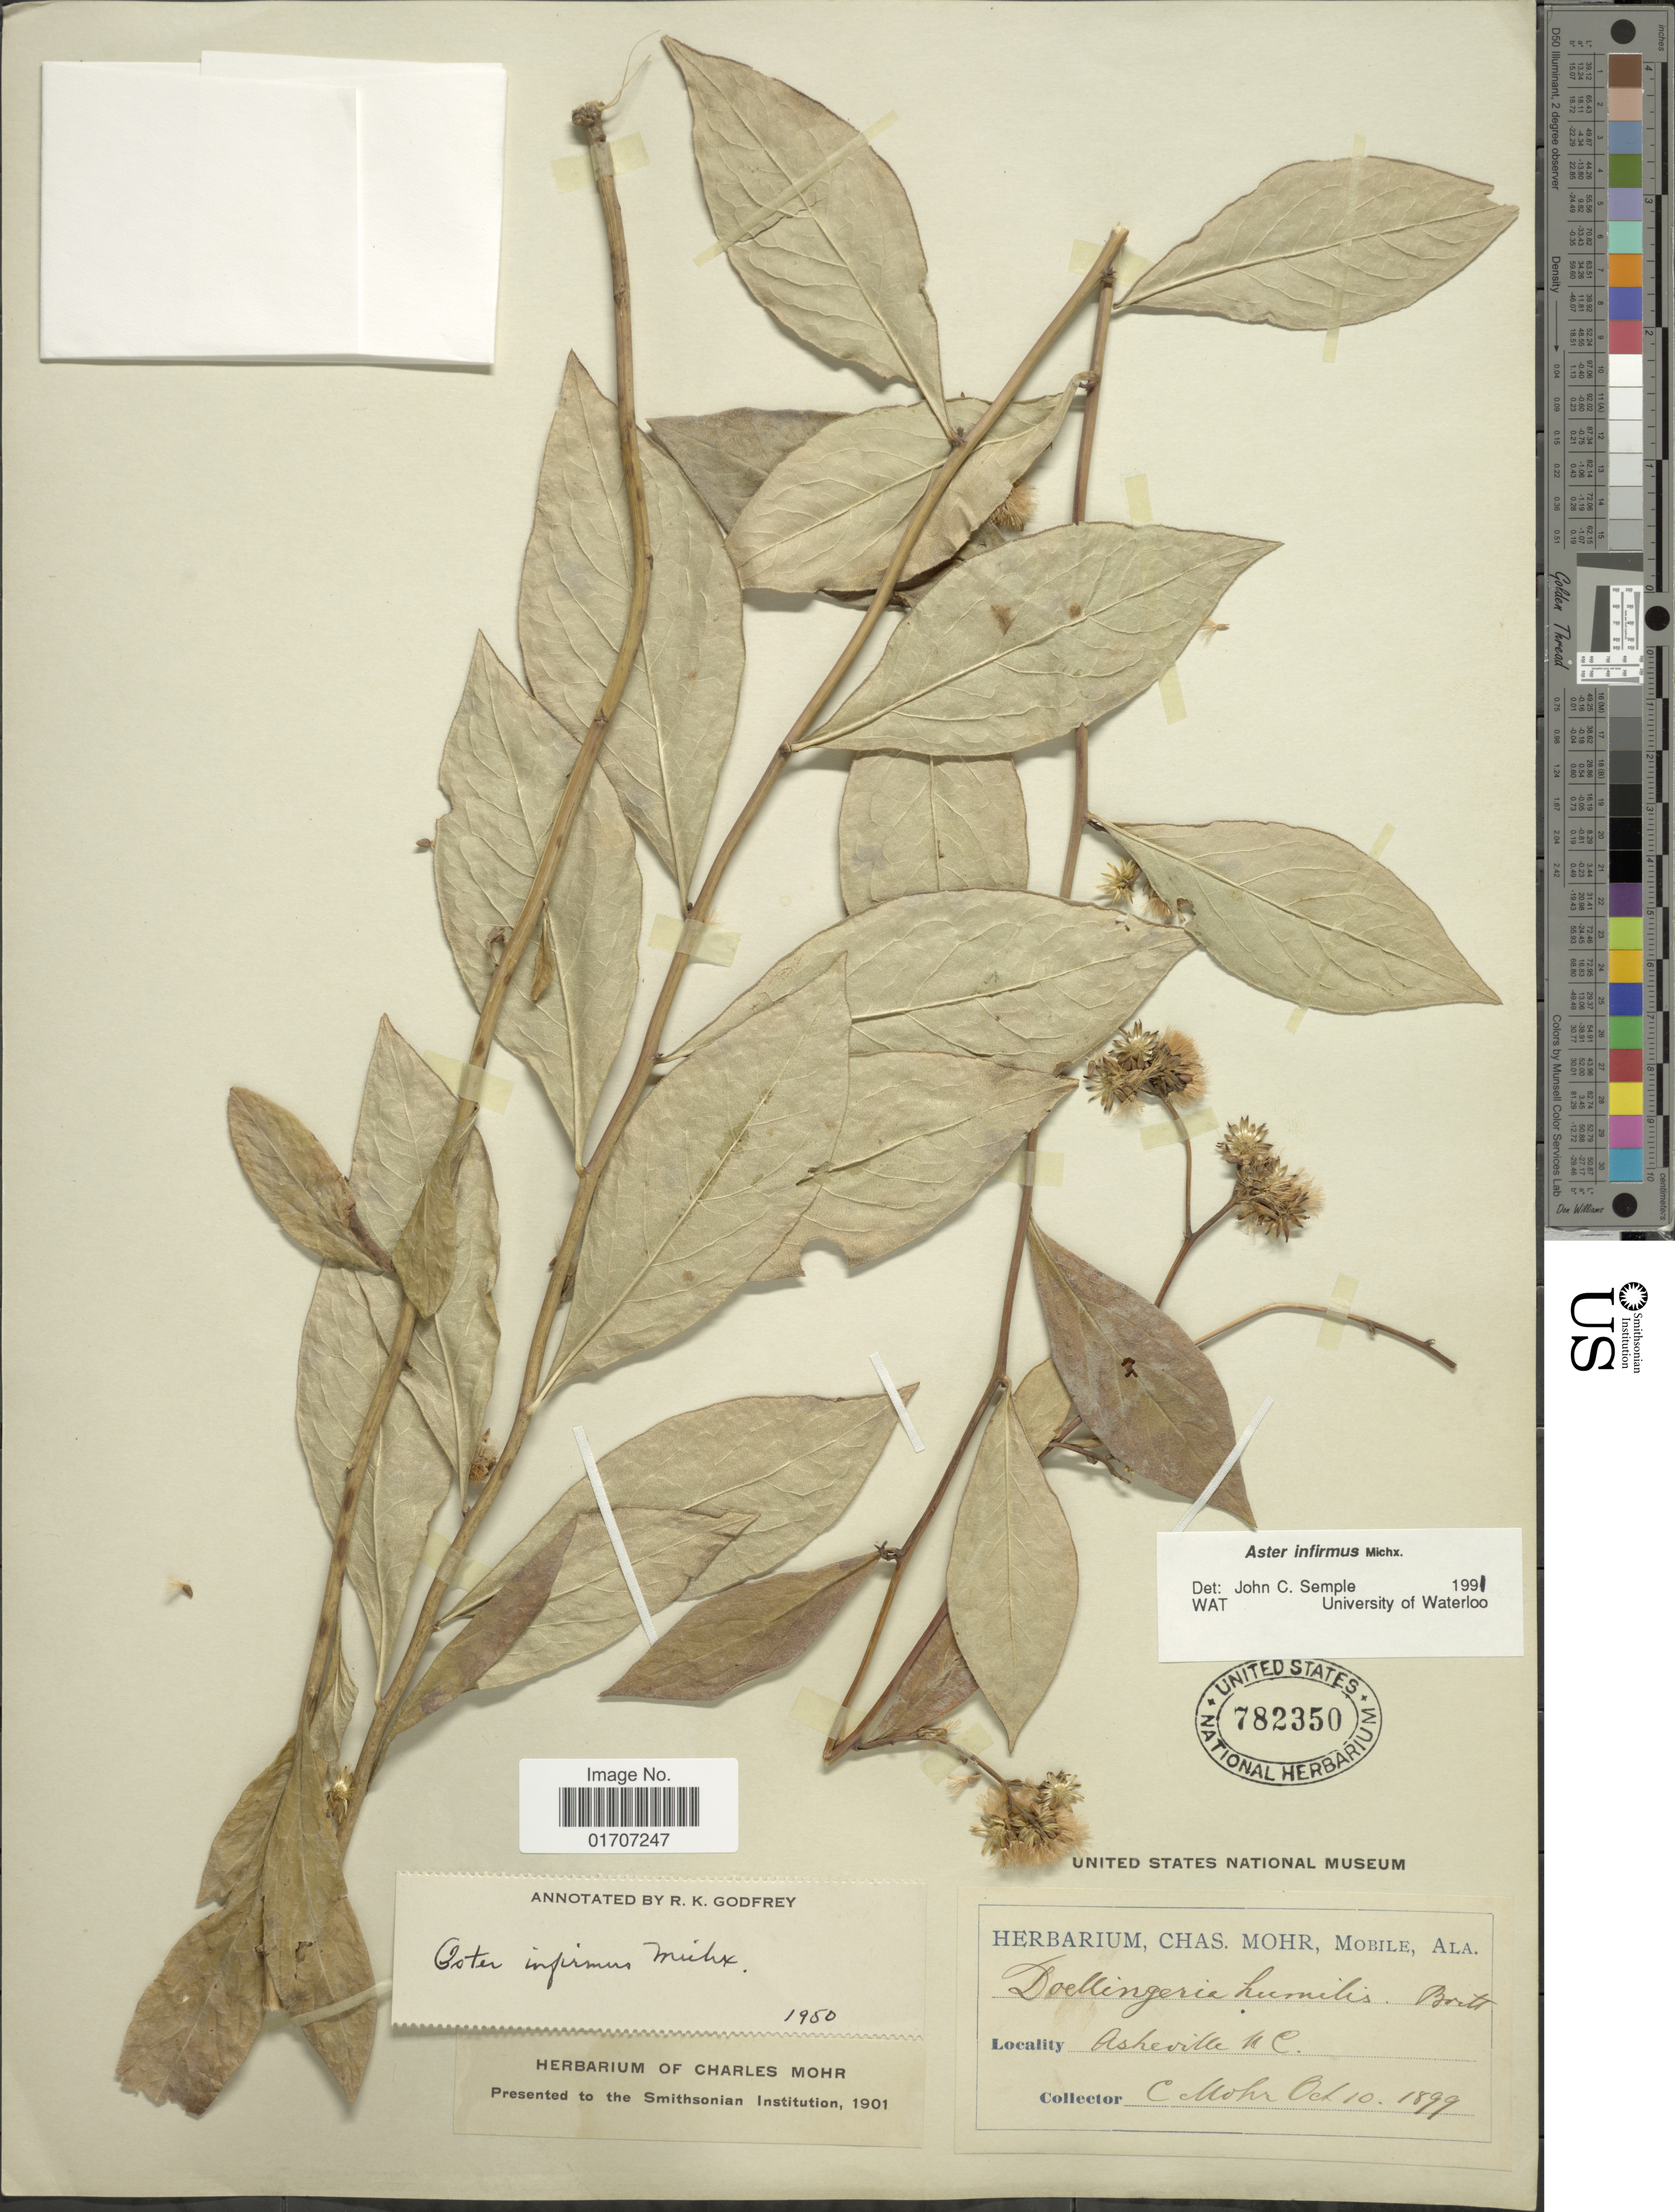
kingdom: Plantae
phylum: Tracheophyta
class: Magnoliopsida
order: Asterales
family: Asteraceae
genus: Doellingeria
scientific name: Doellingeria infirma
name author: (Michx.) Greene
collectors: C. T. Mohr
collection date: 1899-10-10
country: United States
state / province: North Carolina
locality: Asheville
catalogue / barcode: US 782350